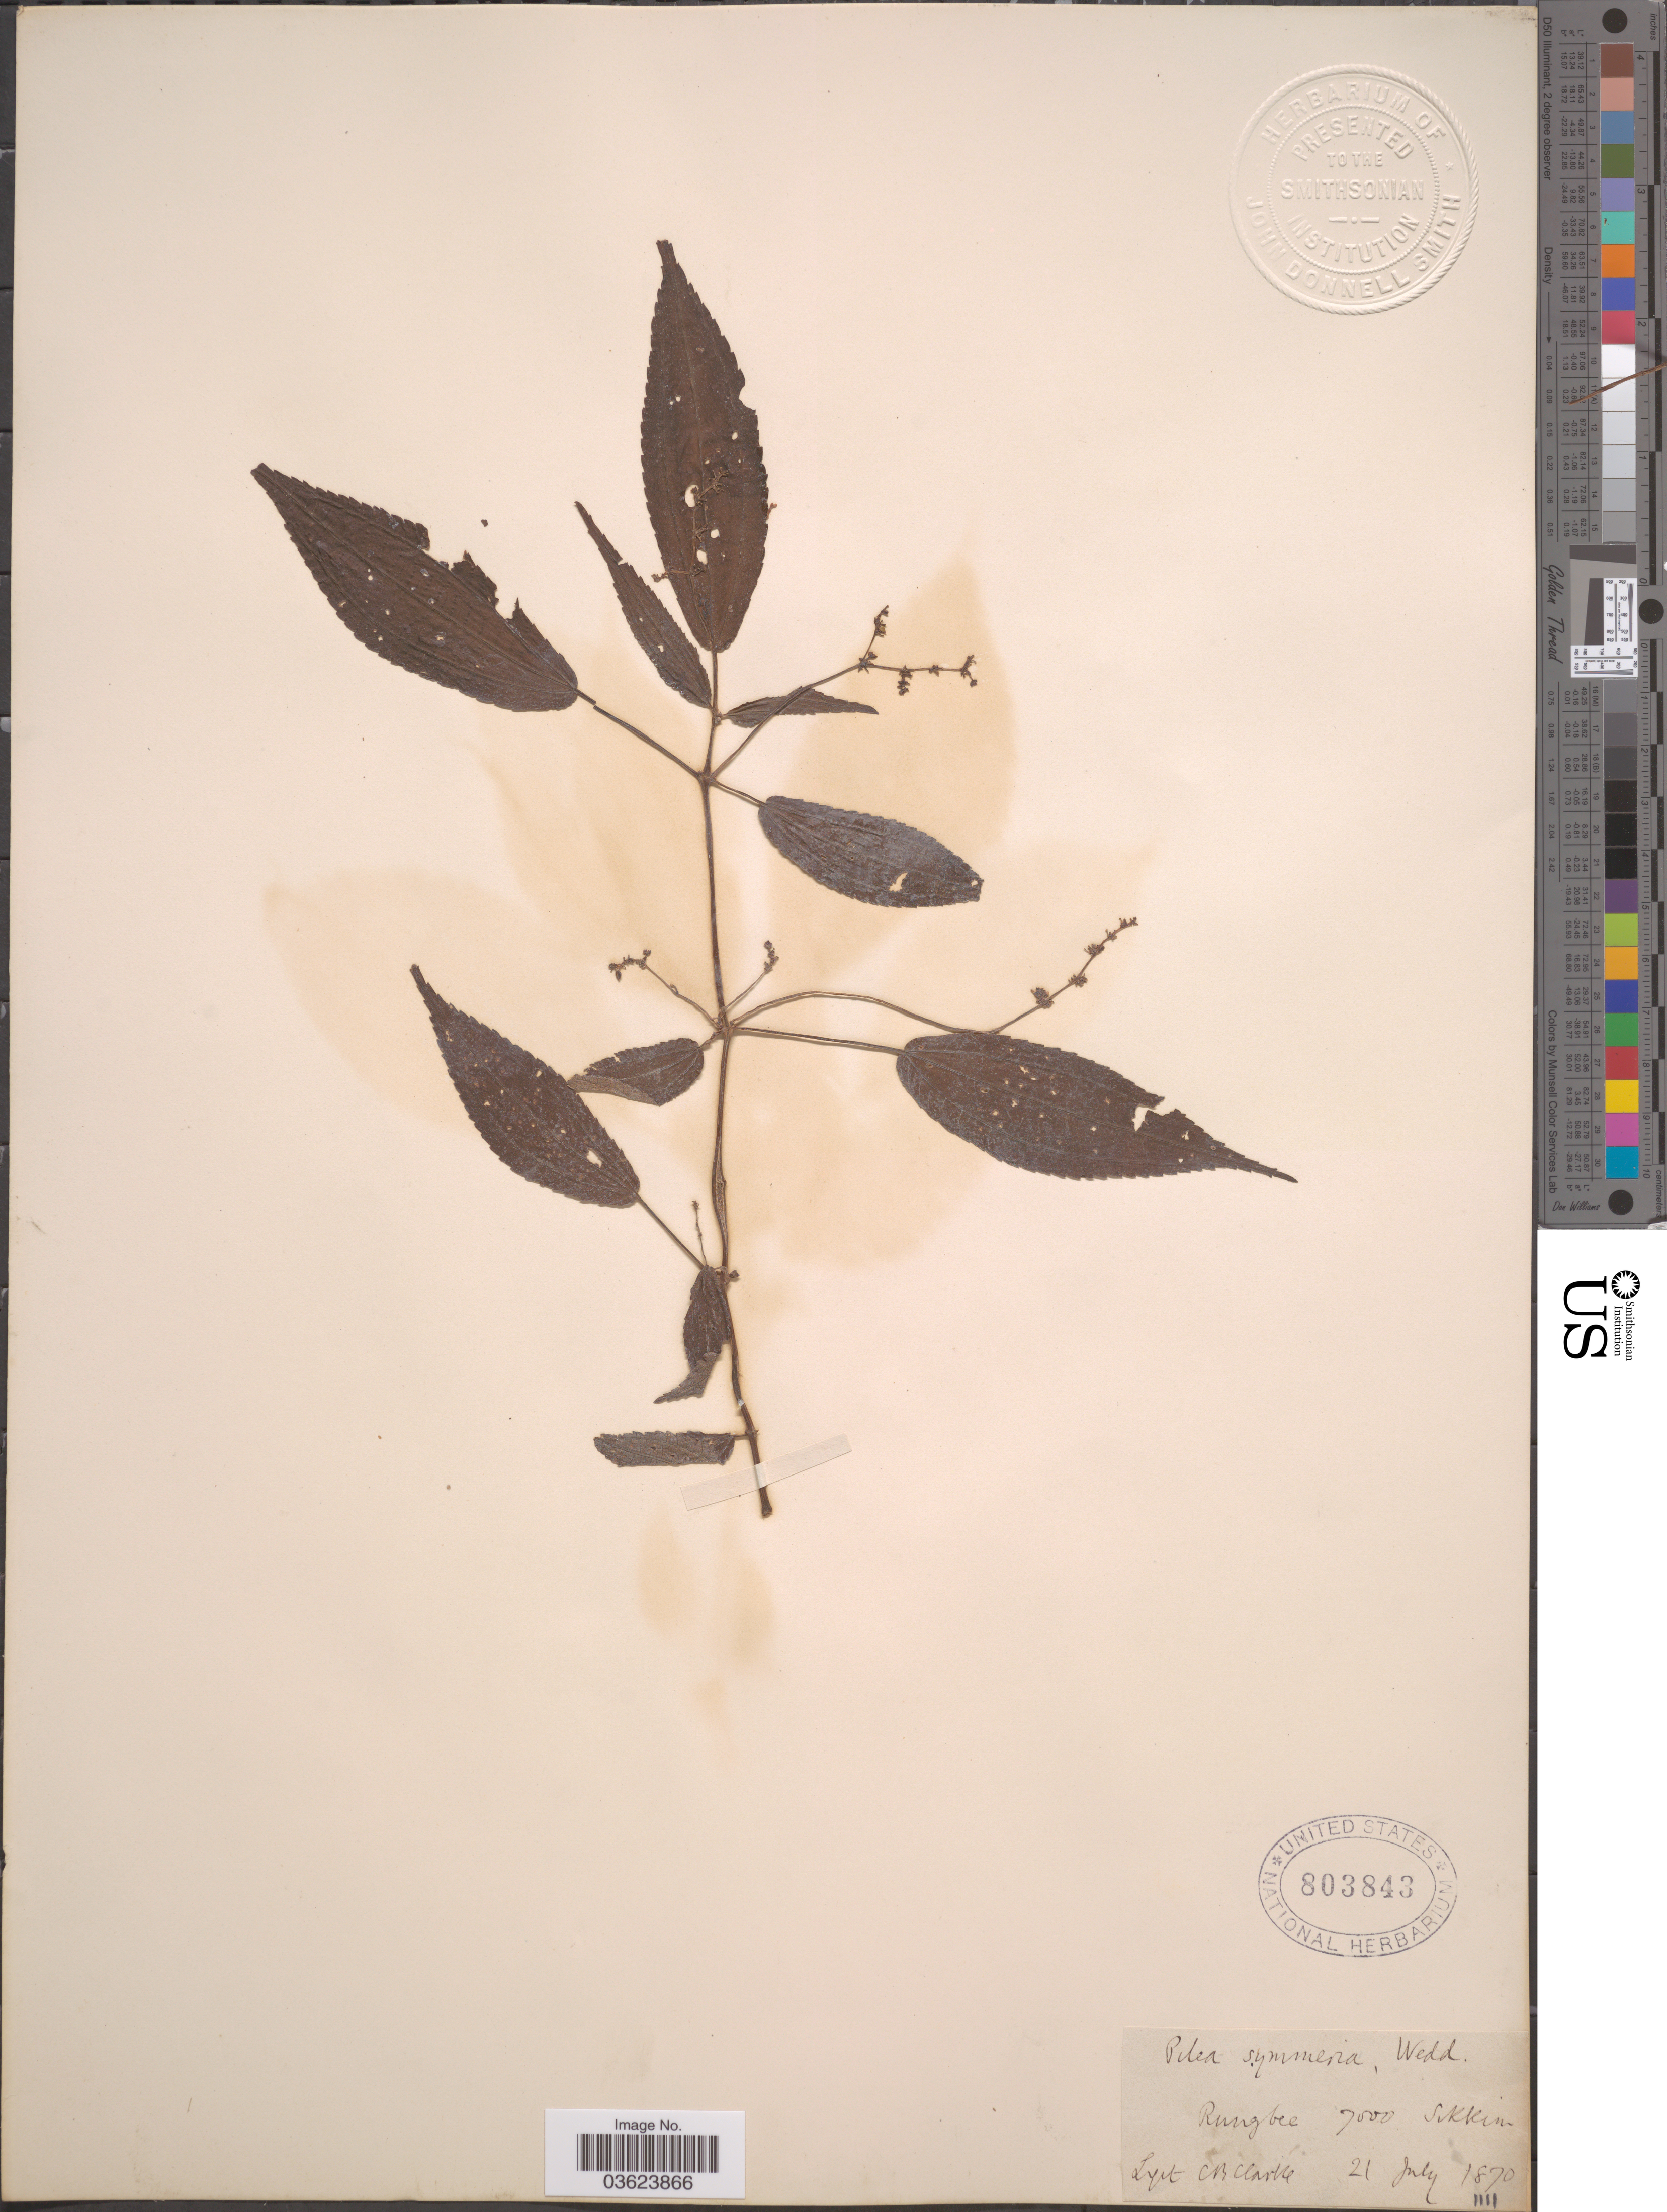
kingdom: Plantae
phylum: Tracheophyta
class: Magnoliopsida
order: Rosales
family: Urticaceae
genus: Pilea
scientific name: Pilea symmeria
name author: Wedd.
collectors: C. B. Clarke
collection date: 1870-07-21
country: India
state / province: Sikkim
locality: Rungbee.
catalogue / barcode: US 803843